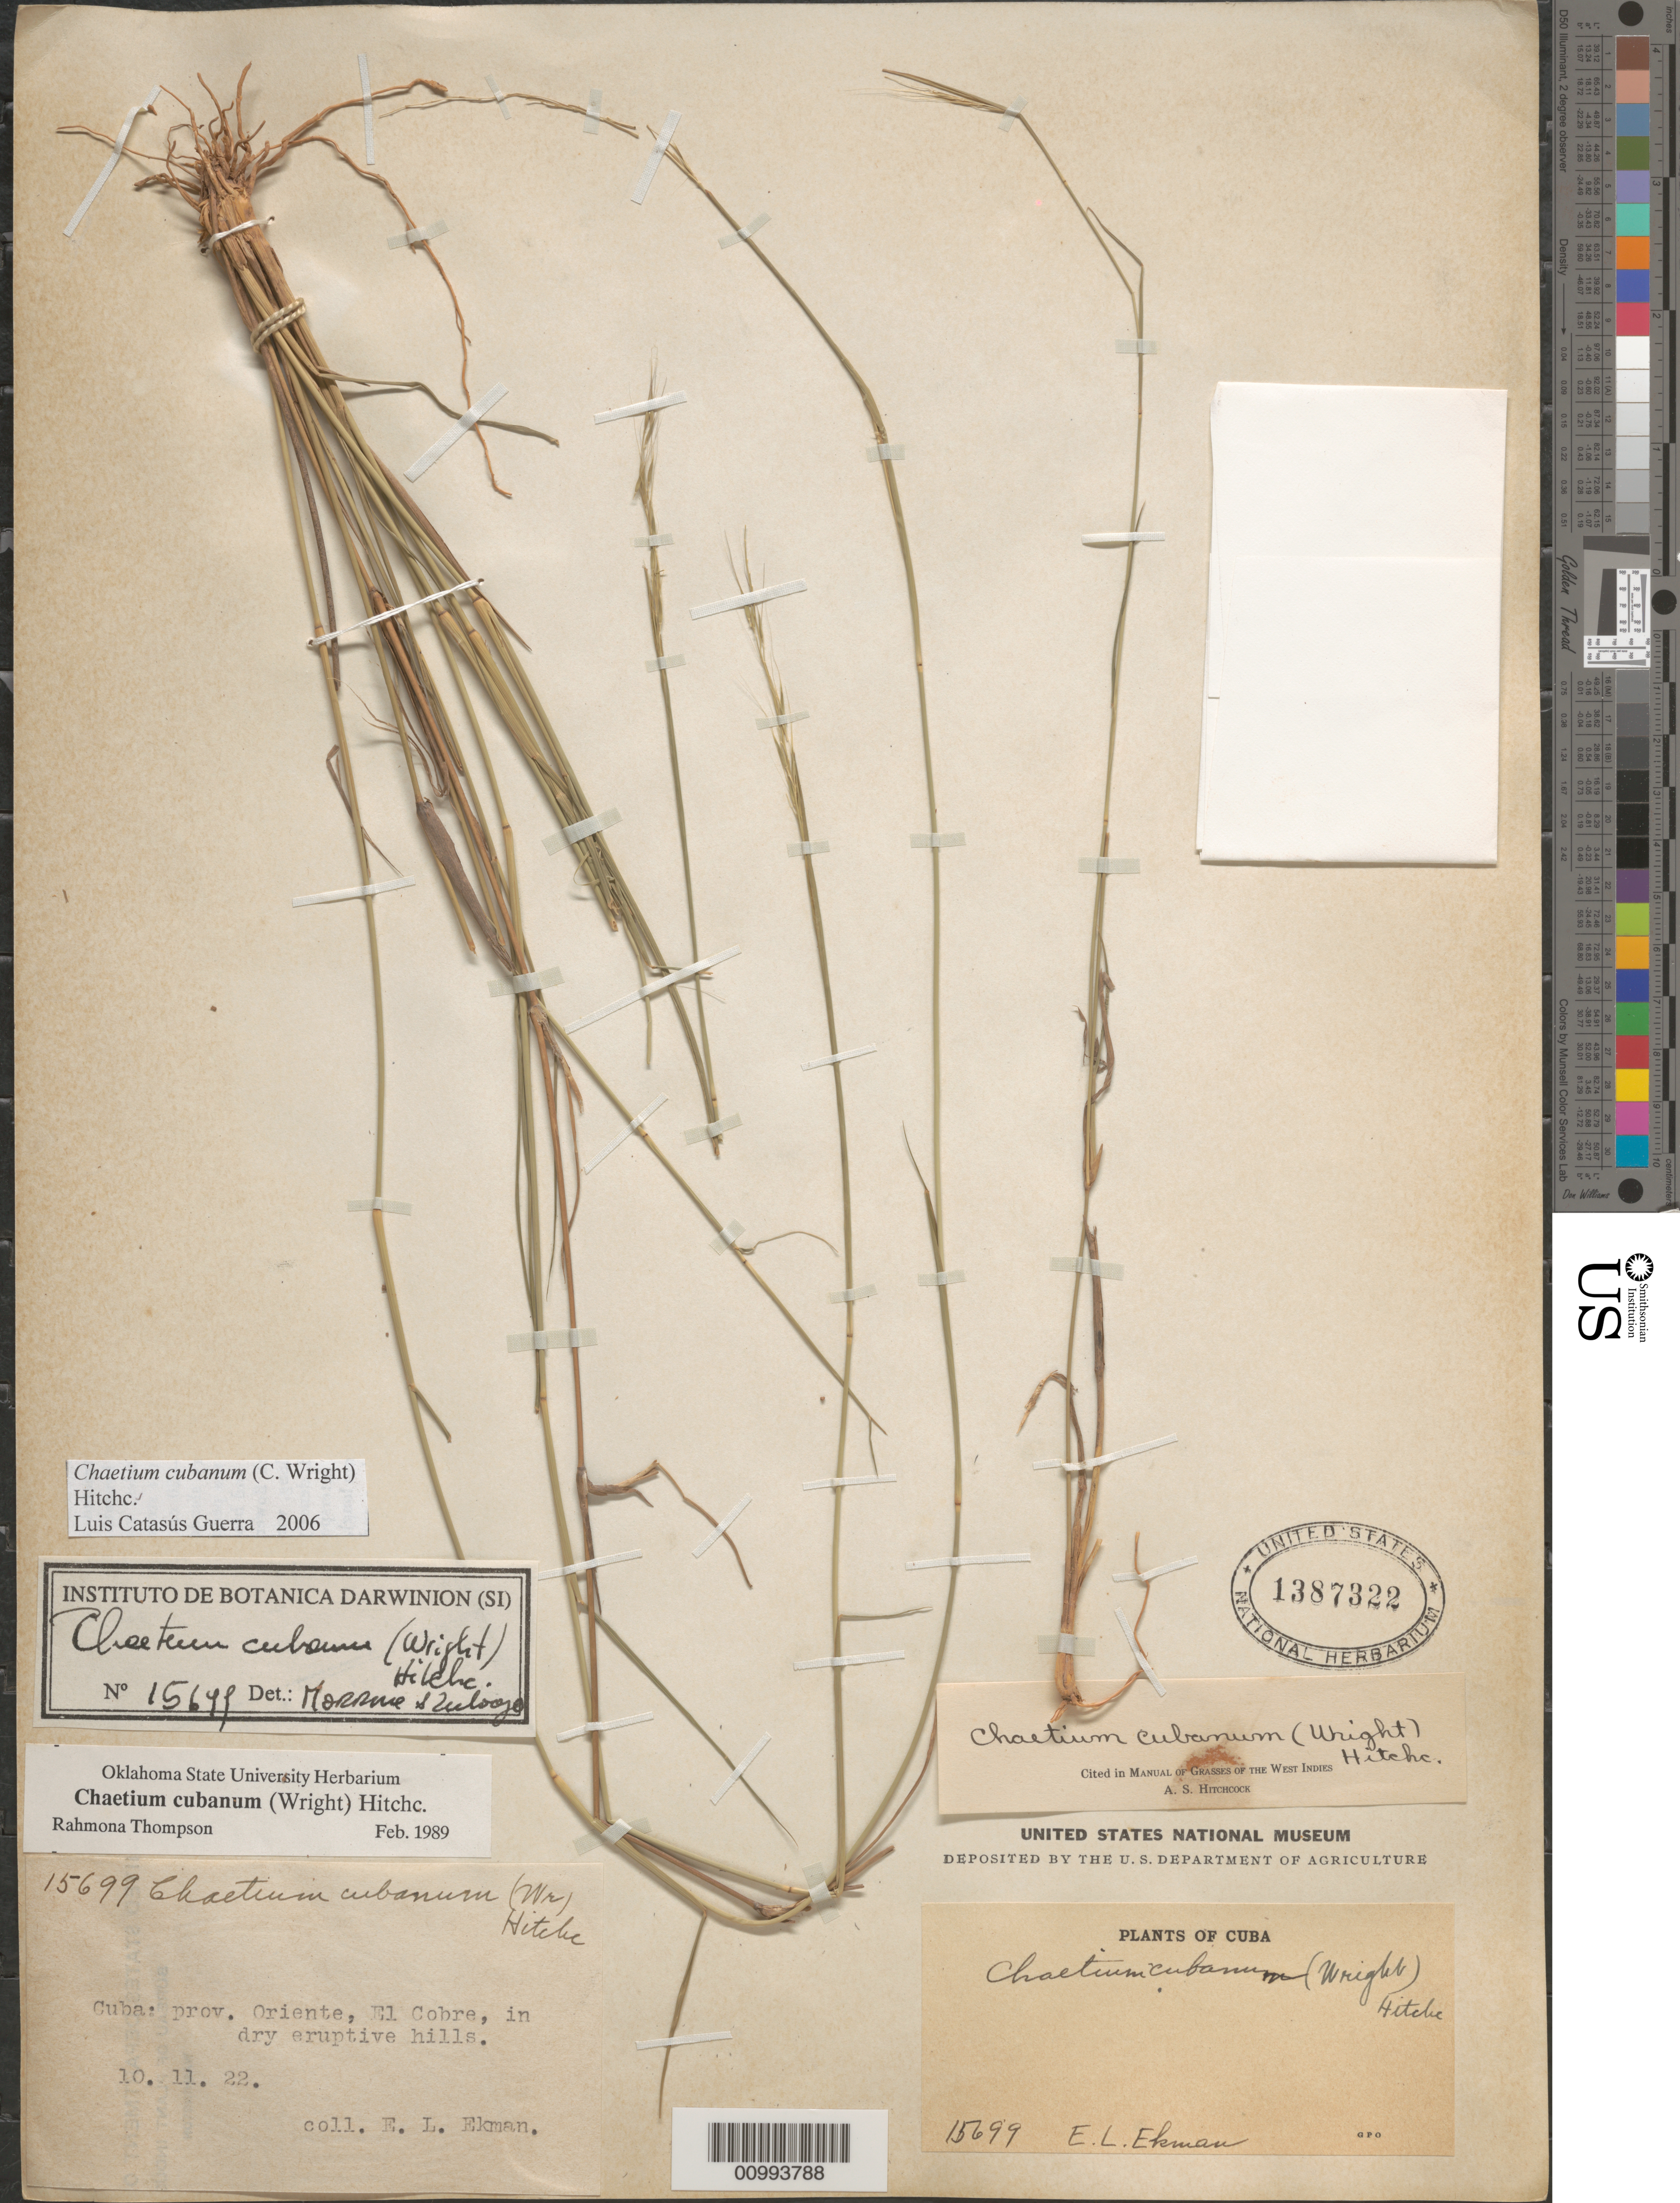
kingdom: Plantae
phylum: Tracheophyta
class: Liliopsida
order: Poales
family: Poaceae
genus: Chaetium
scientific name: Chaetium cubanum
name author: (C. Wright) Hitchc.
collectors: E. L. Ekman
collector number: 15699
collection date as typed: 11 Oct 1922 or 10 Nov 1922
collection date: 1922-10-11 or 1922-11-10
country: Cuba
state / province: Santiago de Cuba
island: Cuba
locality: El Cobre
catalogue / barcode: US 1387322